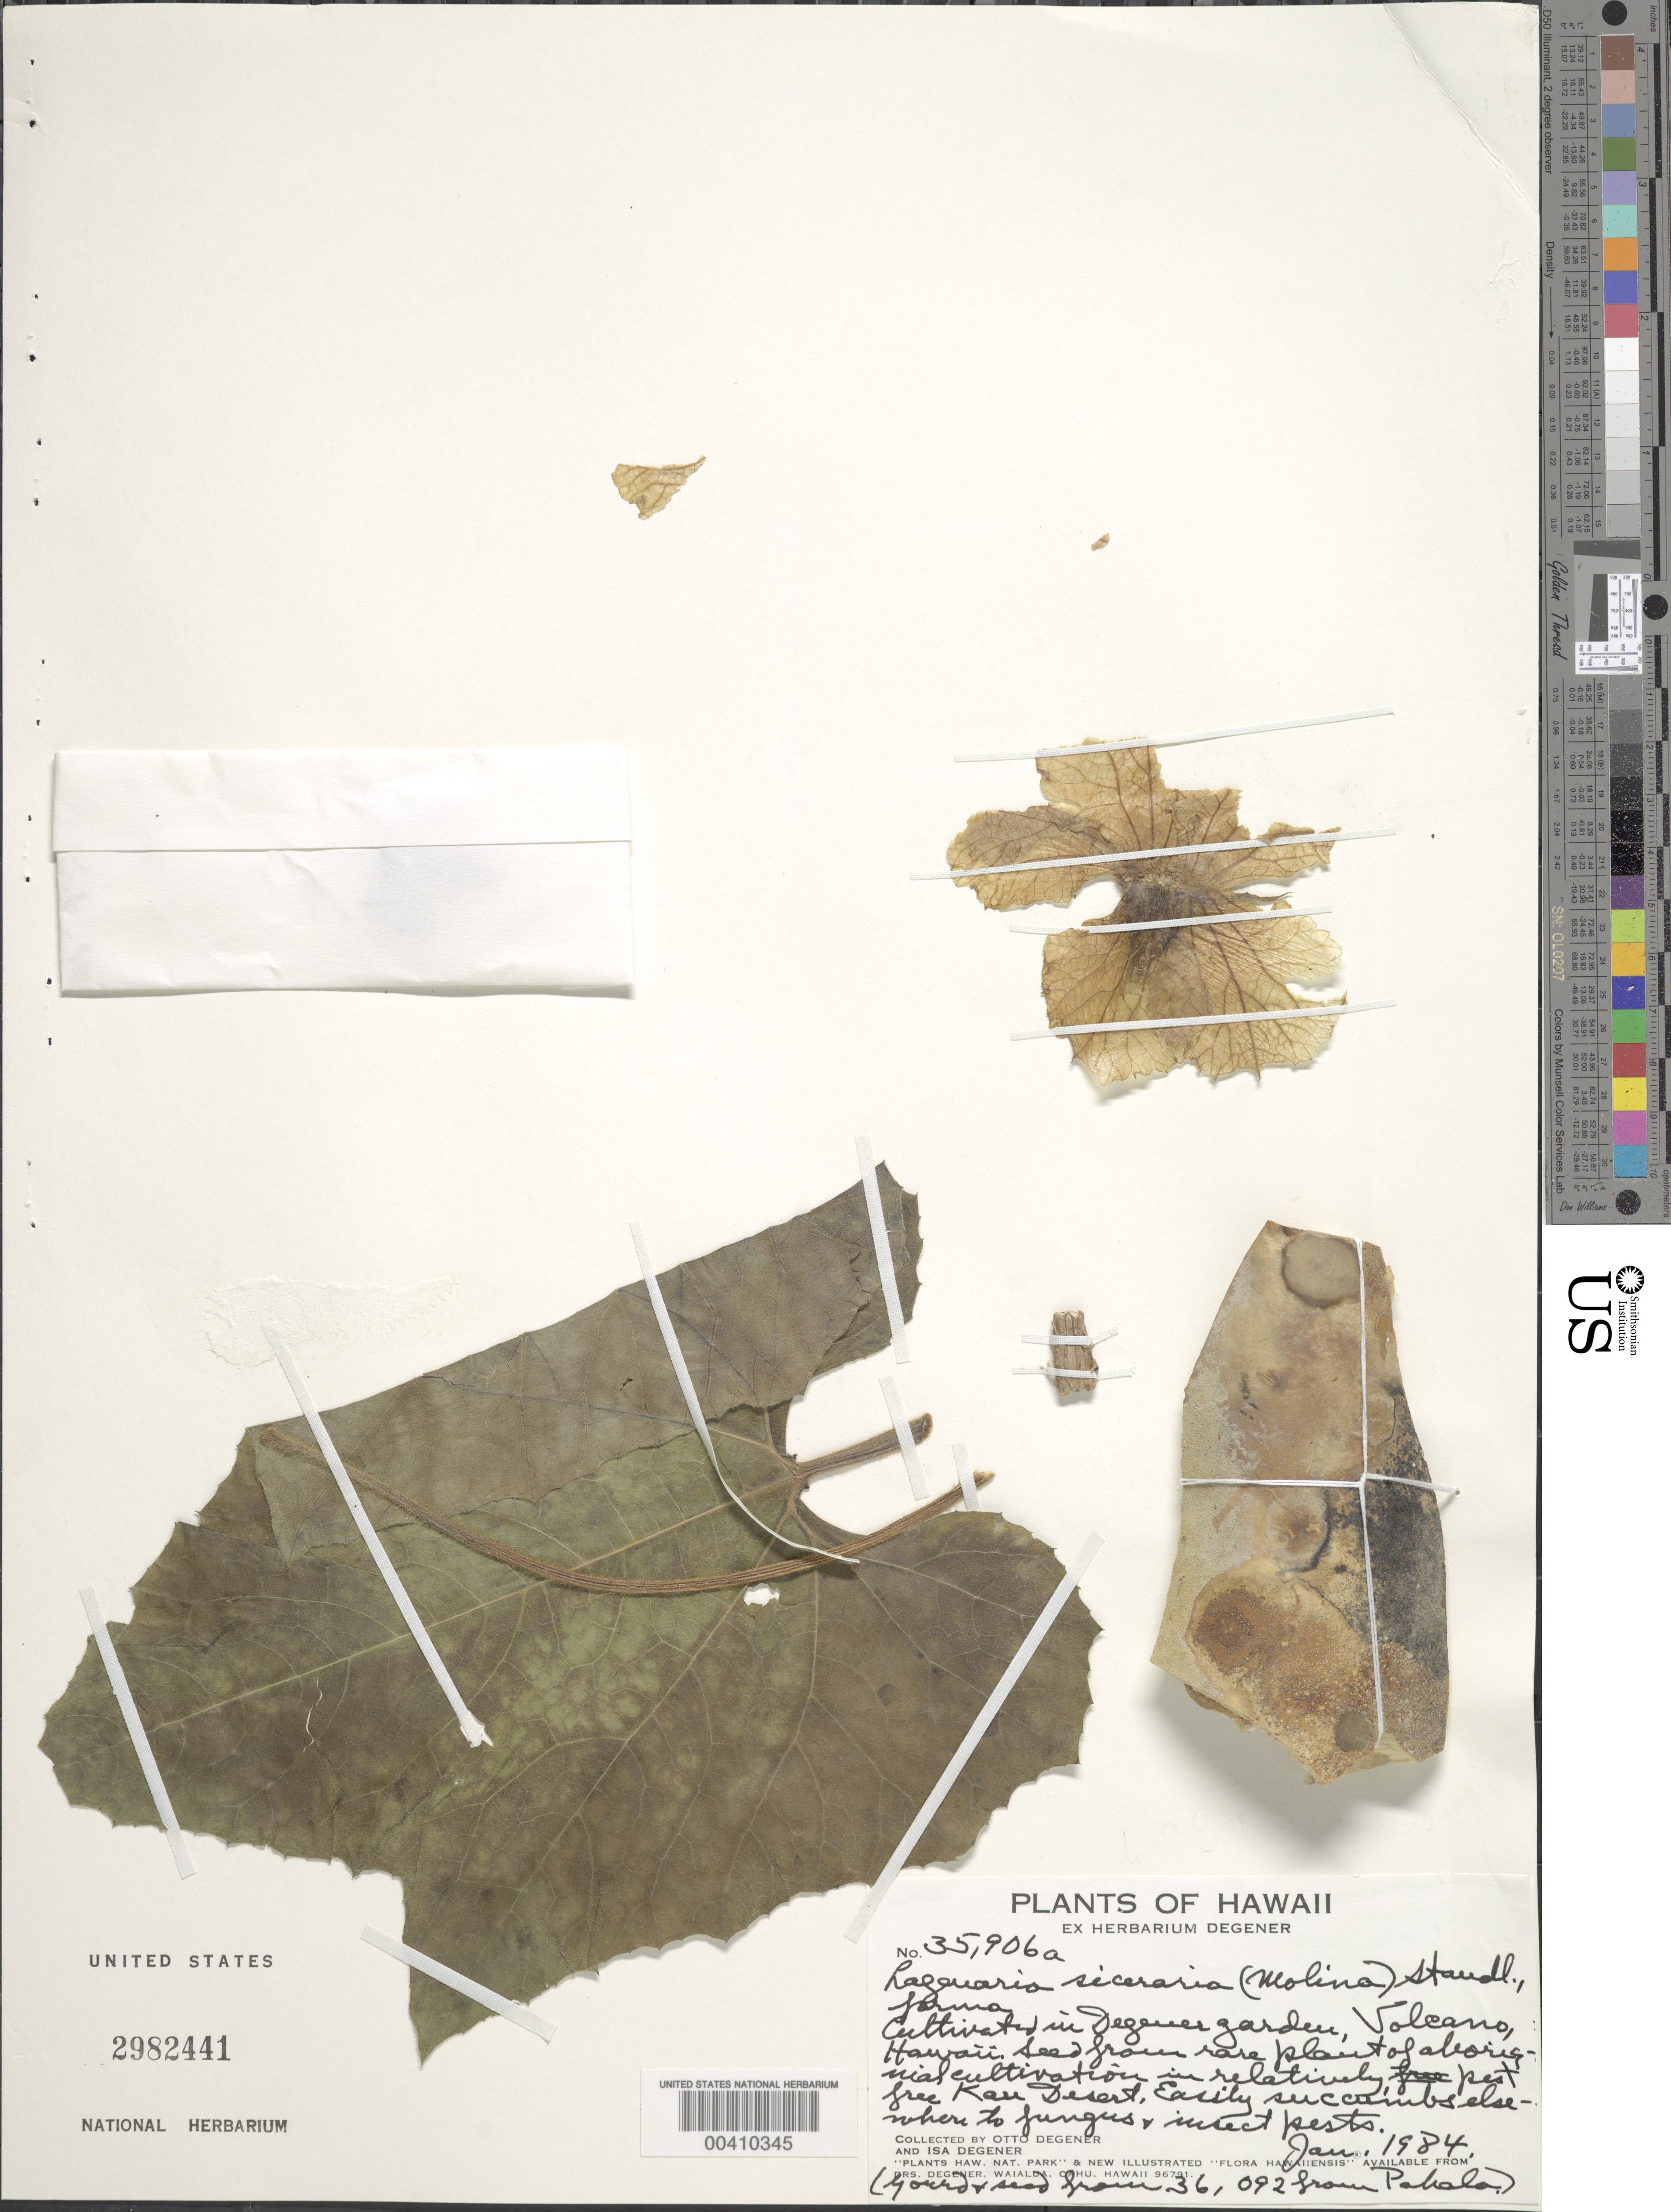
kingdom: Plantae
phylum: Tracheophyta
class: Magnoliopsida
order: Cucurbitales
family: Cucurbitaceae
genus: Lagenaria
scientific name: Lagenaria siceraria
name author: (Molina) Standl.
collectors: O. Degener & I. Degener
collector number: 35906a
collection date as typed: Jan 1984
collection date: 1984-01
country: United States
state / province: Hawaii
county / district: Hawaii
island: Hawaii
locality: Volcano, Kau Desert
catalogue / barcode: US 2982441